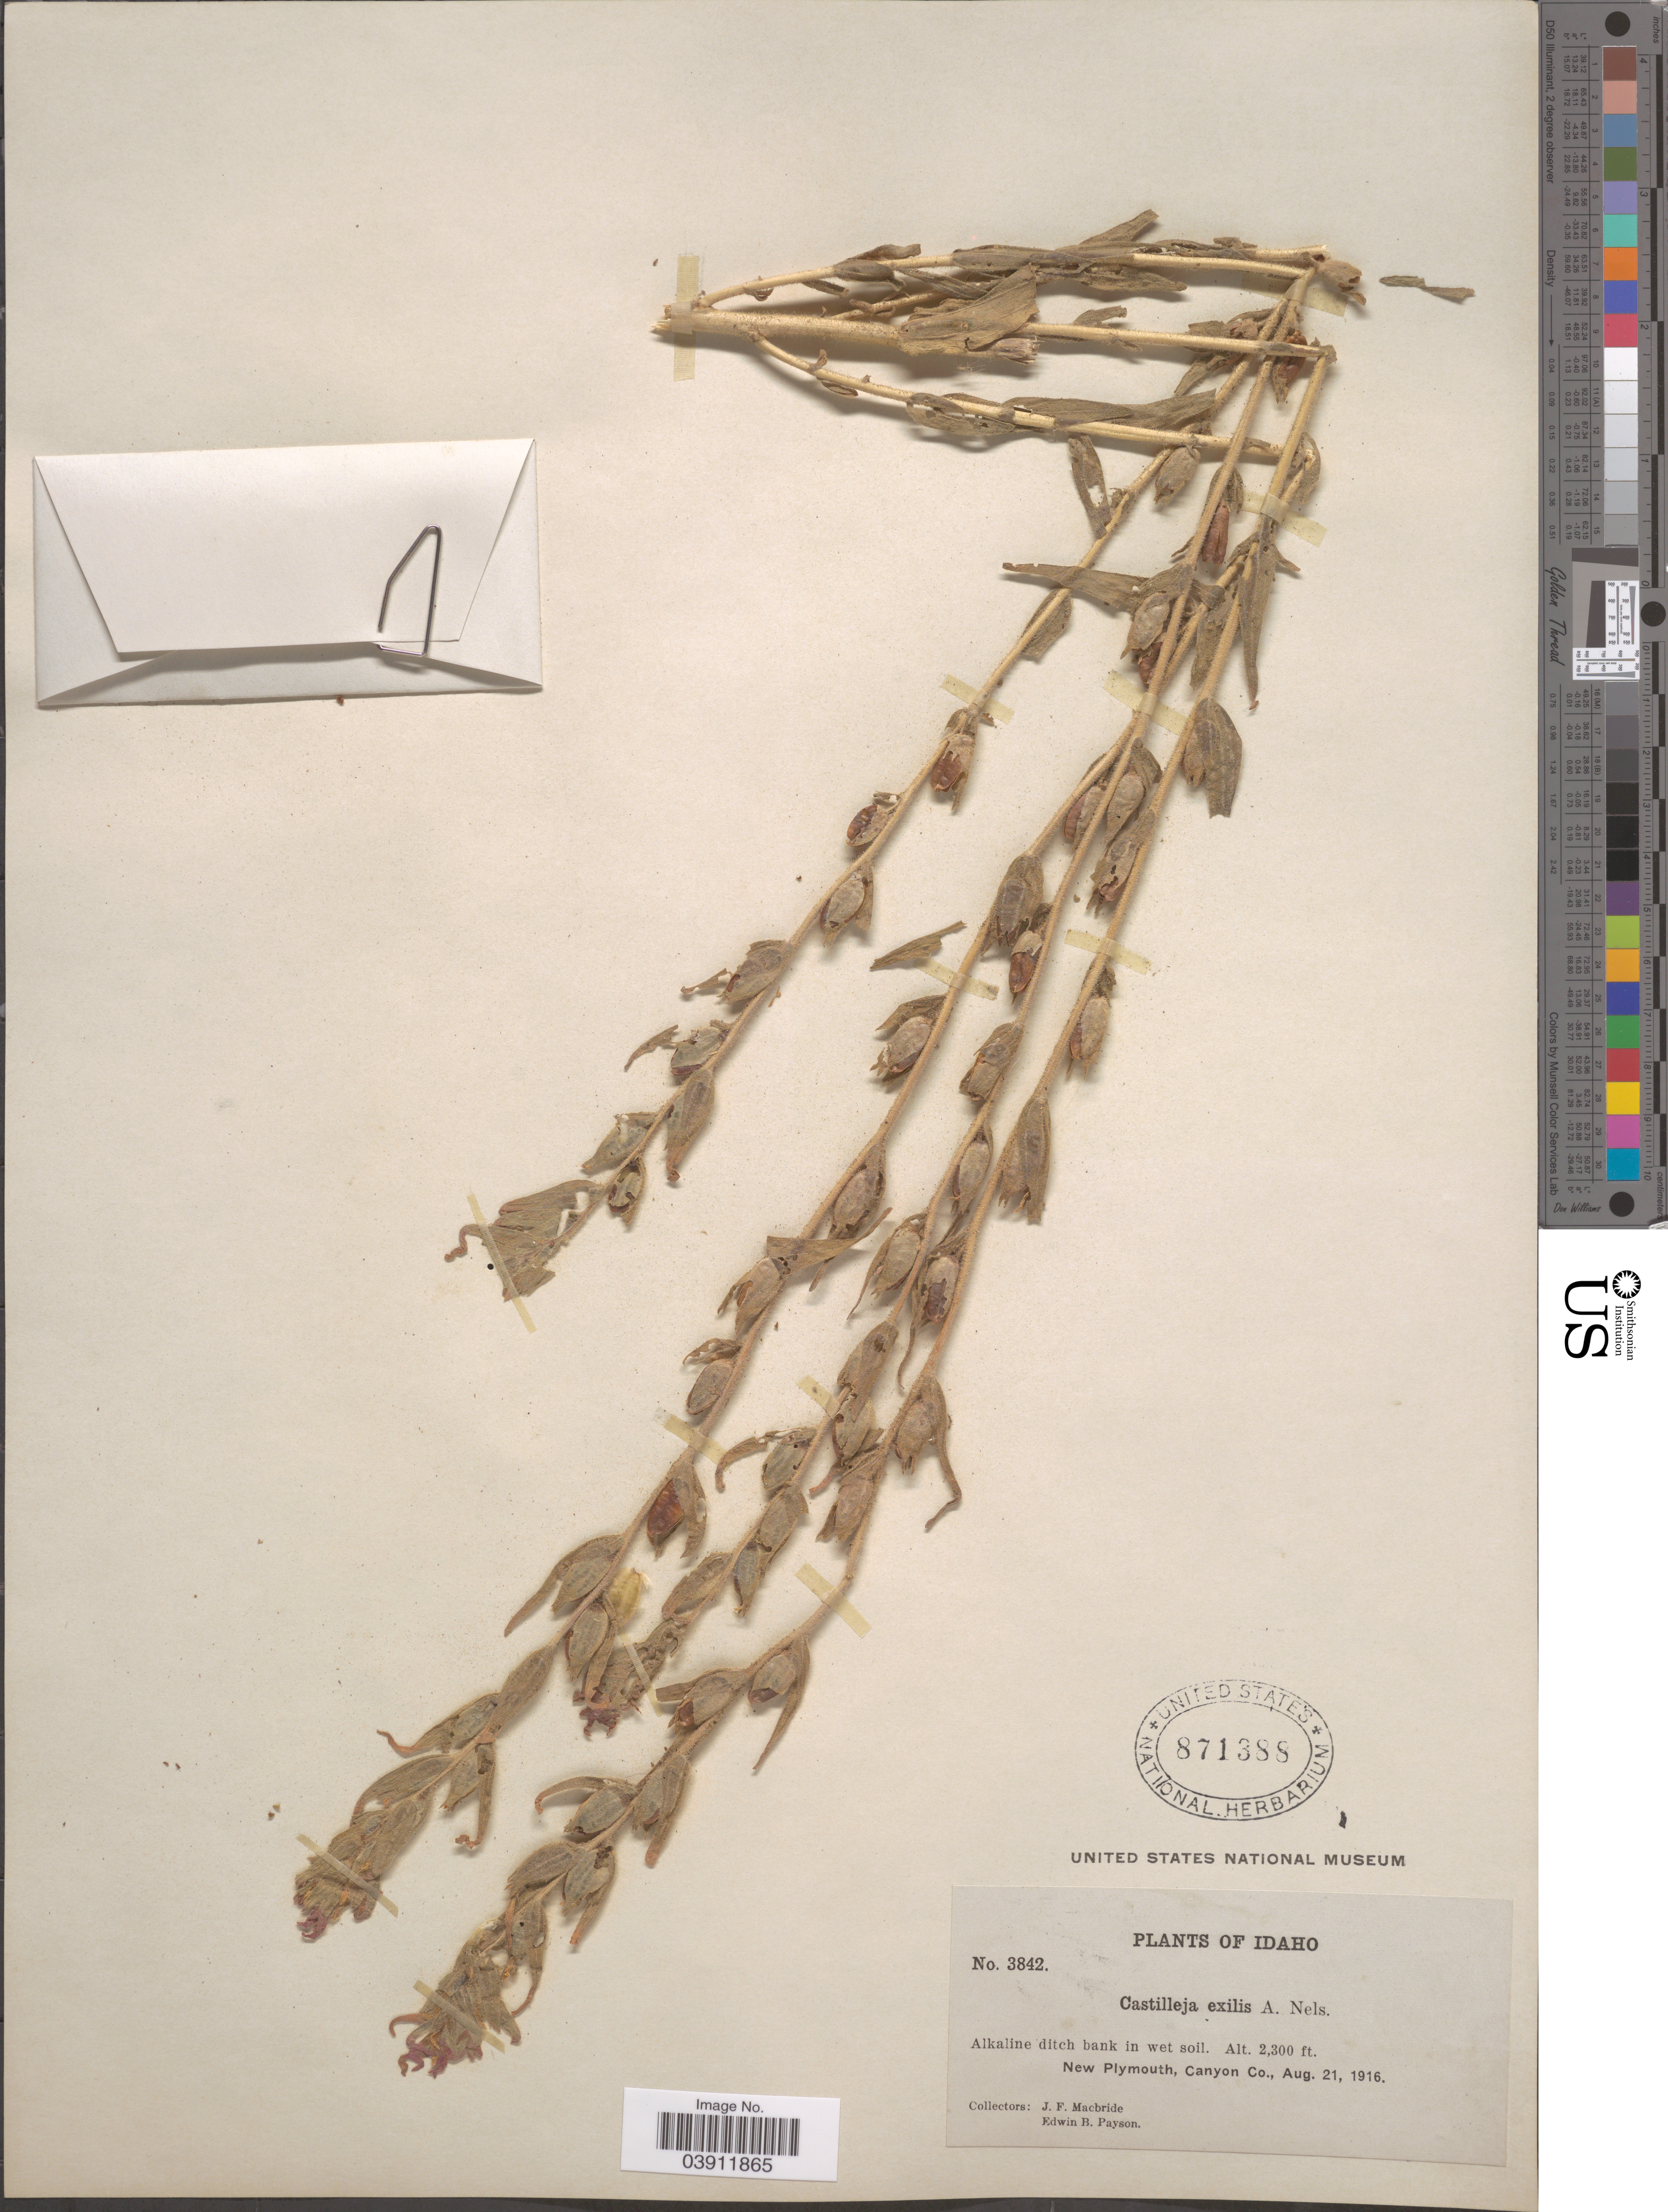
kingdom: Plantae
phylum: Tracheophyta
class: Magnoliopsida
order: Lamiales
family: Orobanchaceae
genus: Castilleja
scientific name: Castilleja exilis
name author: A. Nelson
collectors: J. F. Macbride & E. B. Payson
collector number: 3842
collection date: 1916-08-21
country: United States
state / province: Idaho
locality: New Plymouth, Cayon Co.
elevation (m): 701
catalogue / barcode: US 871388